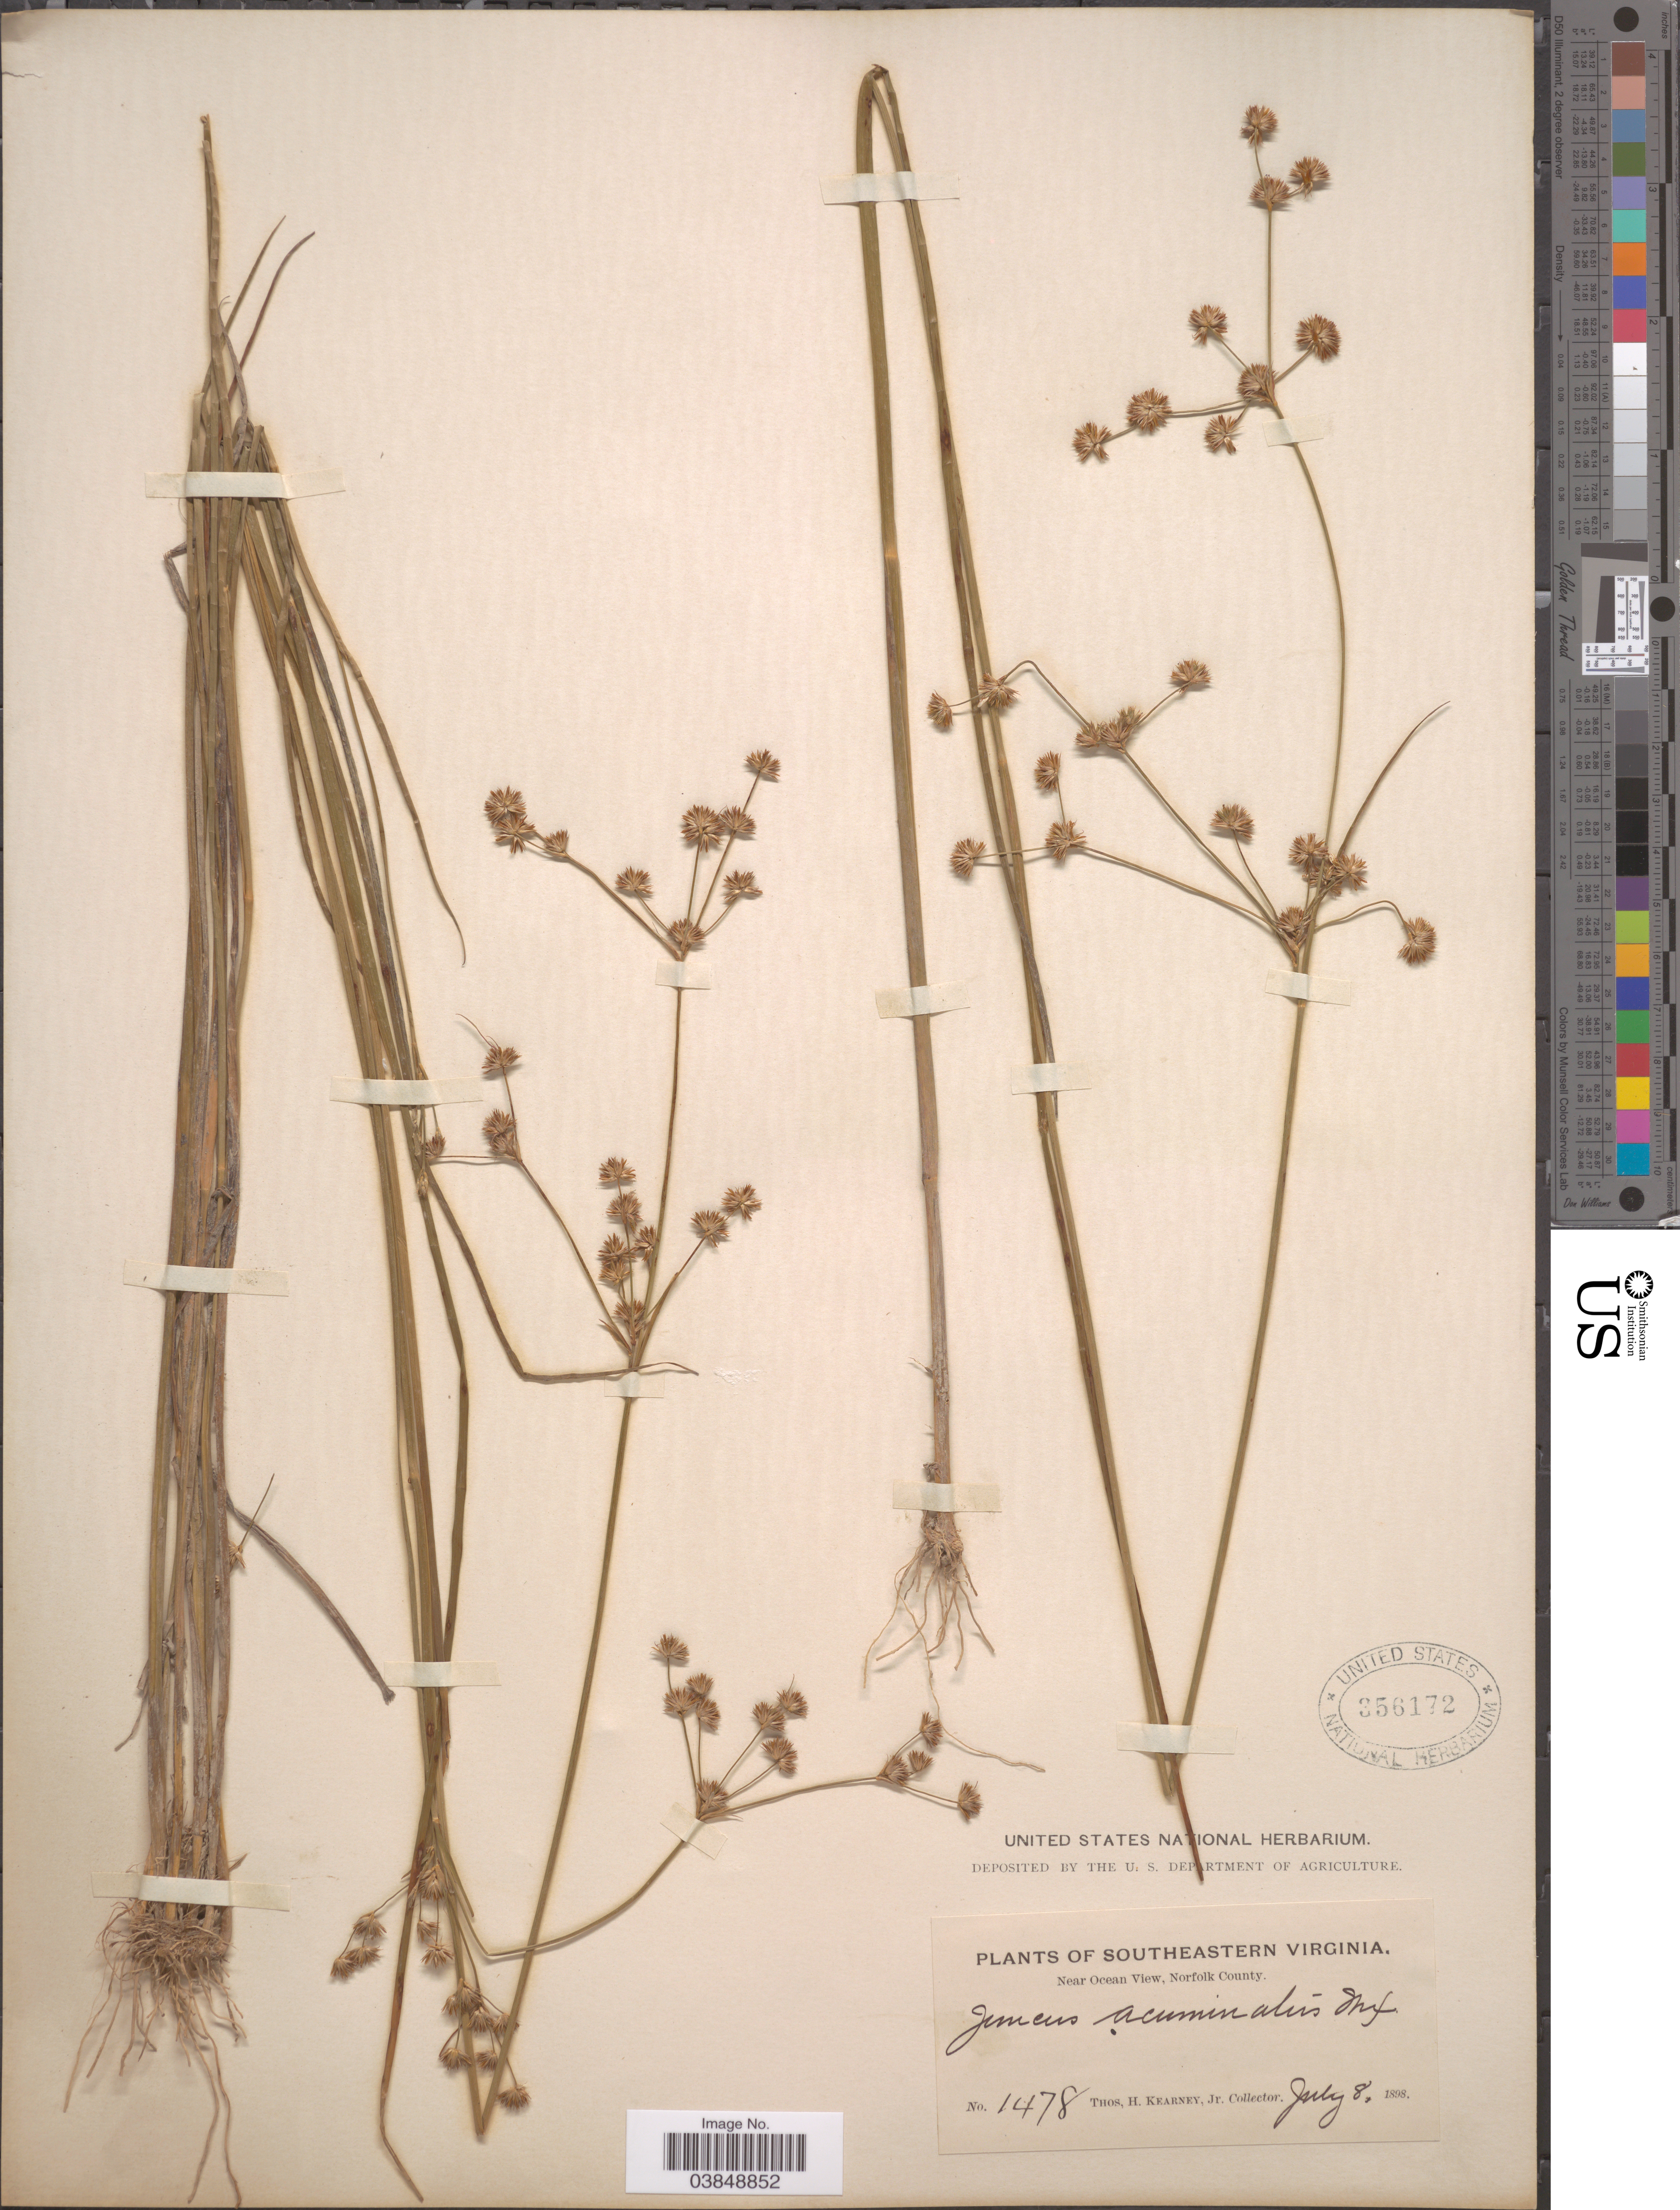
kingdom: Plantae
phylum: Tracheophyta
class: Liliopsida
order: Poales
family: Juncaceae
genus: Juncus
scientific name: Juncus acuminatus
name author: Michx.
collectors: T. H. Kearney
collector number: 1478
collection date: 1898-07-08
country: United States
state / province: Virginia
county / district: City of Norfolk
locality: Southeastern Virginia. Near Ocean View, Norfolk County.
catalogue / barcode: US 356172